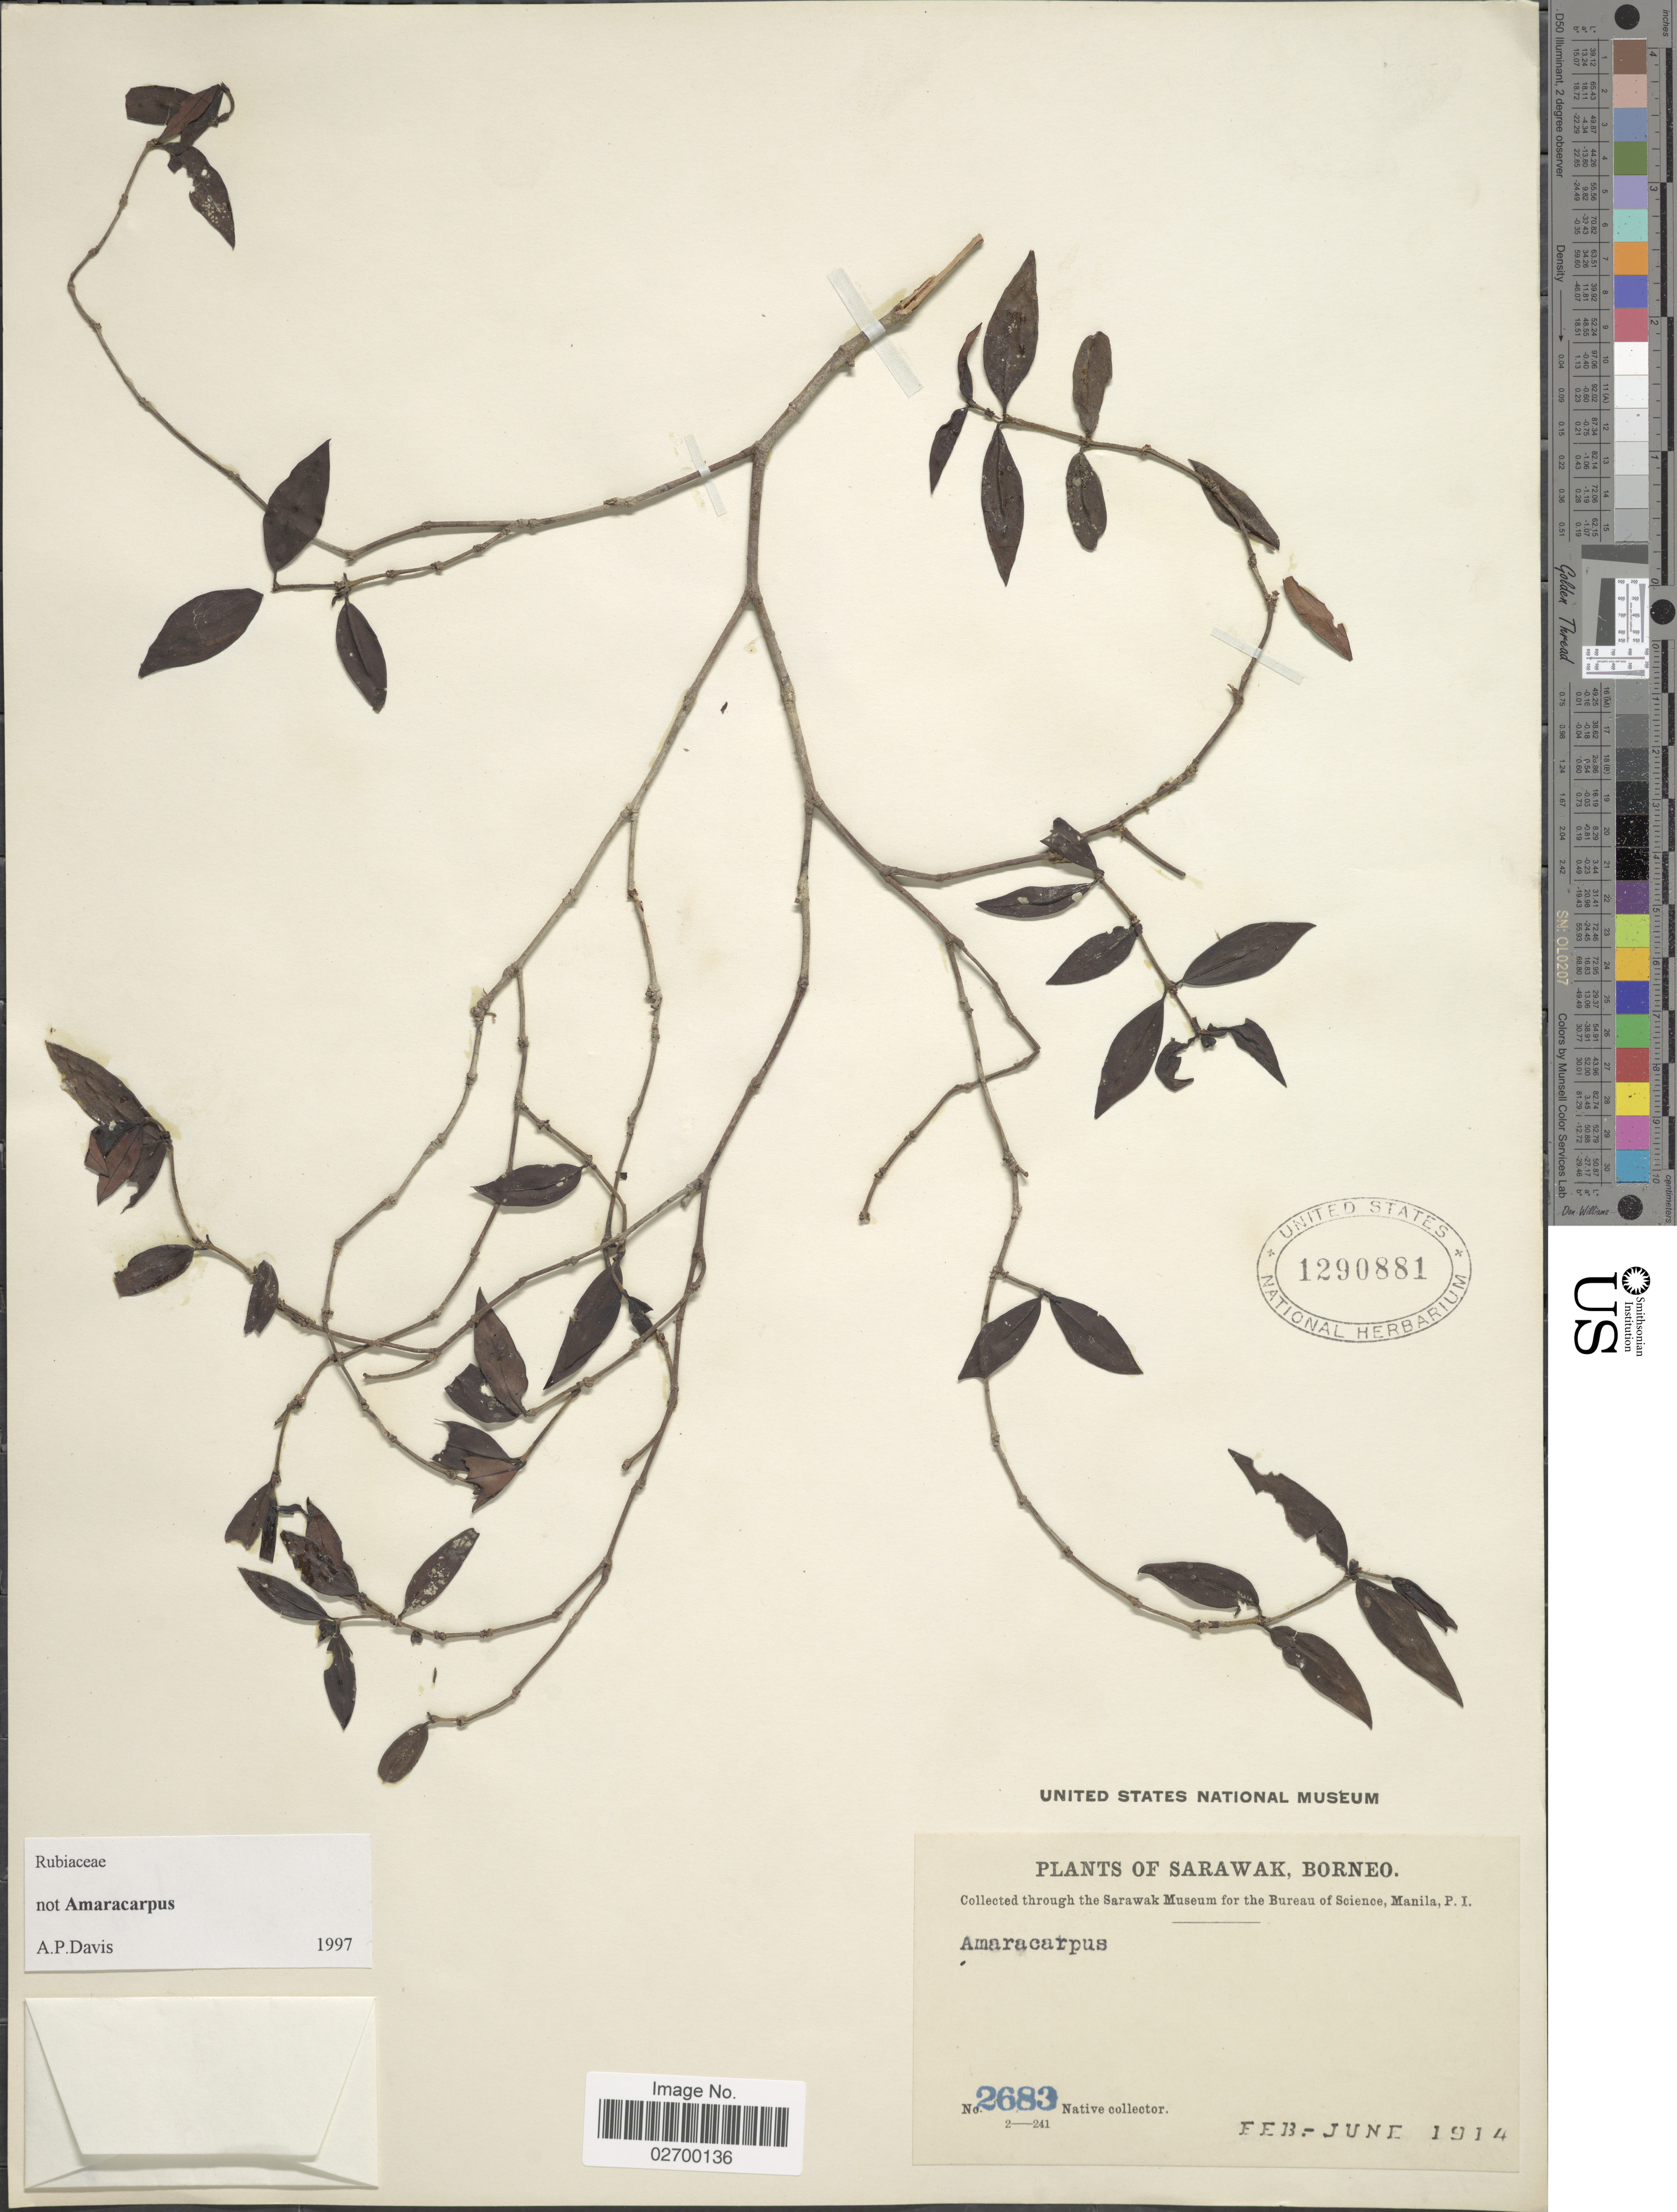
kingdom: Plantae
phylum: Tracheophyta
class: Magnoliopsida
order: Gentianales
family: Rubiaceae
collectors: Native collector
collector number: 2683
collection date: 1914-02/1914-06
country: Malaysia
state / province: Sarawak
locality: Borneo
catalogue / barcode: US 1290881